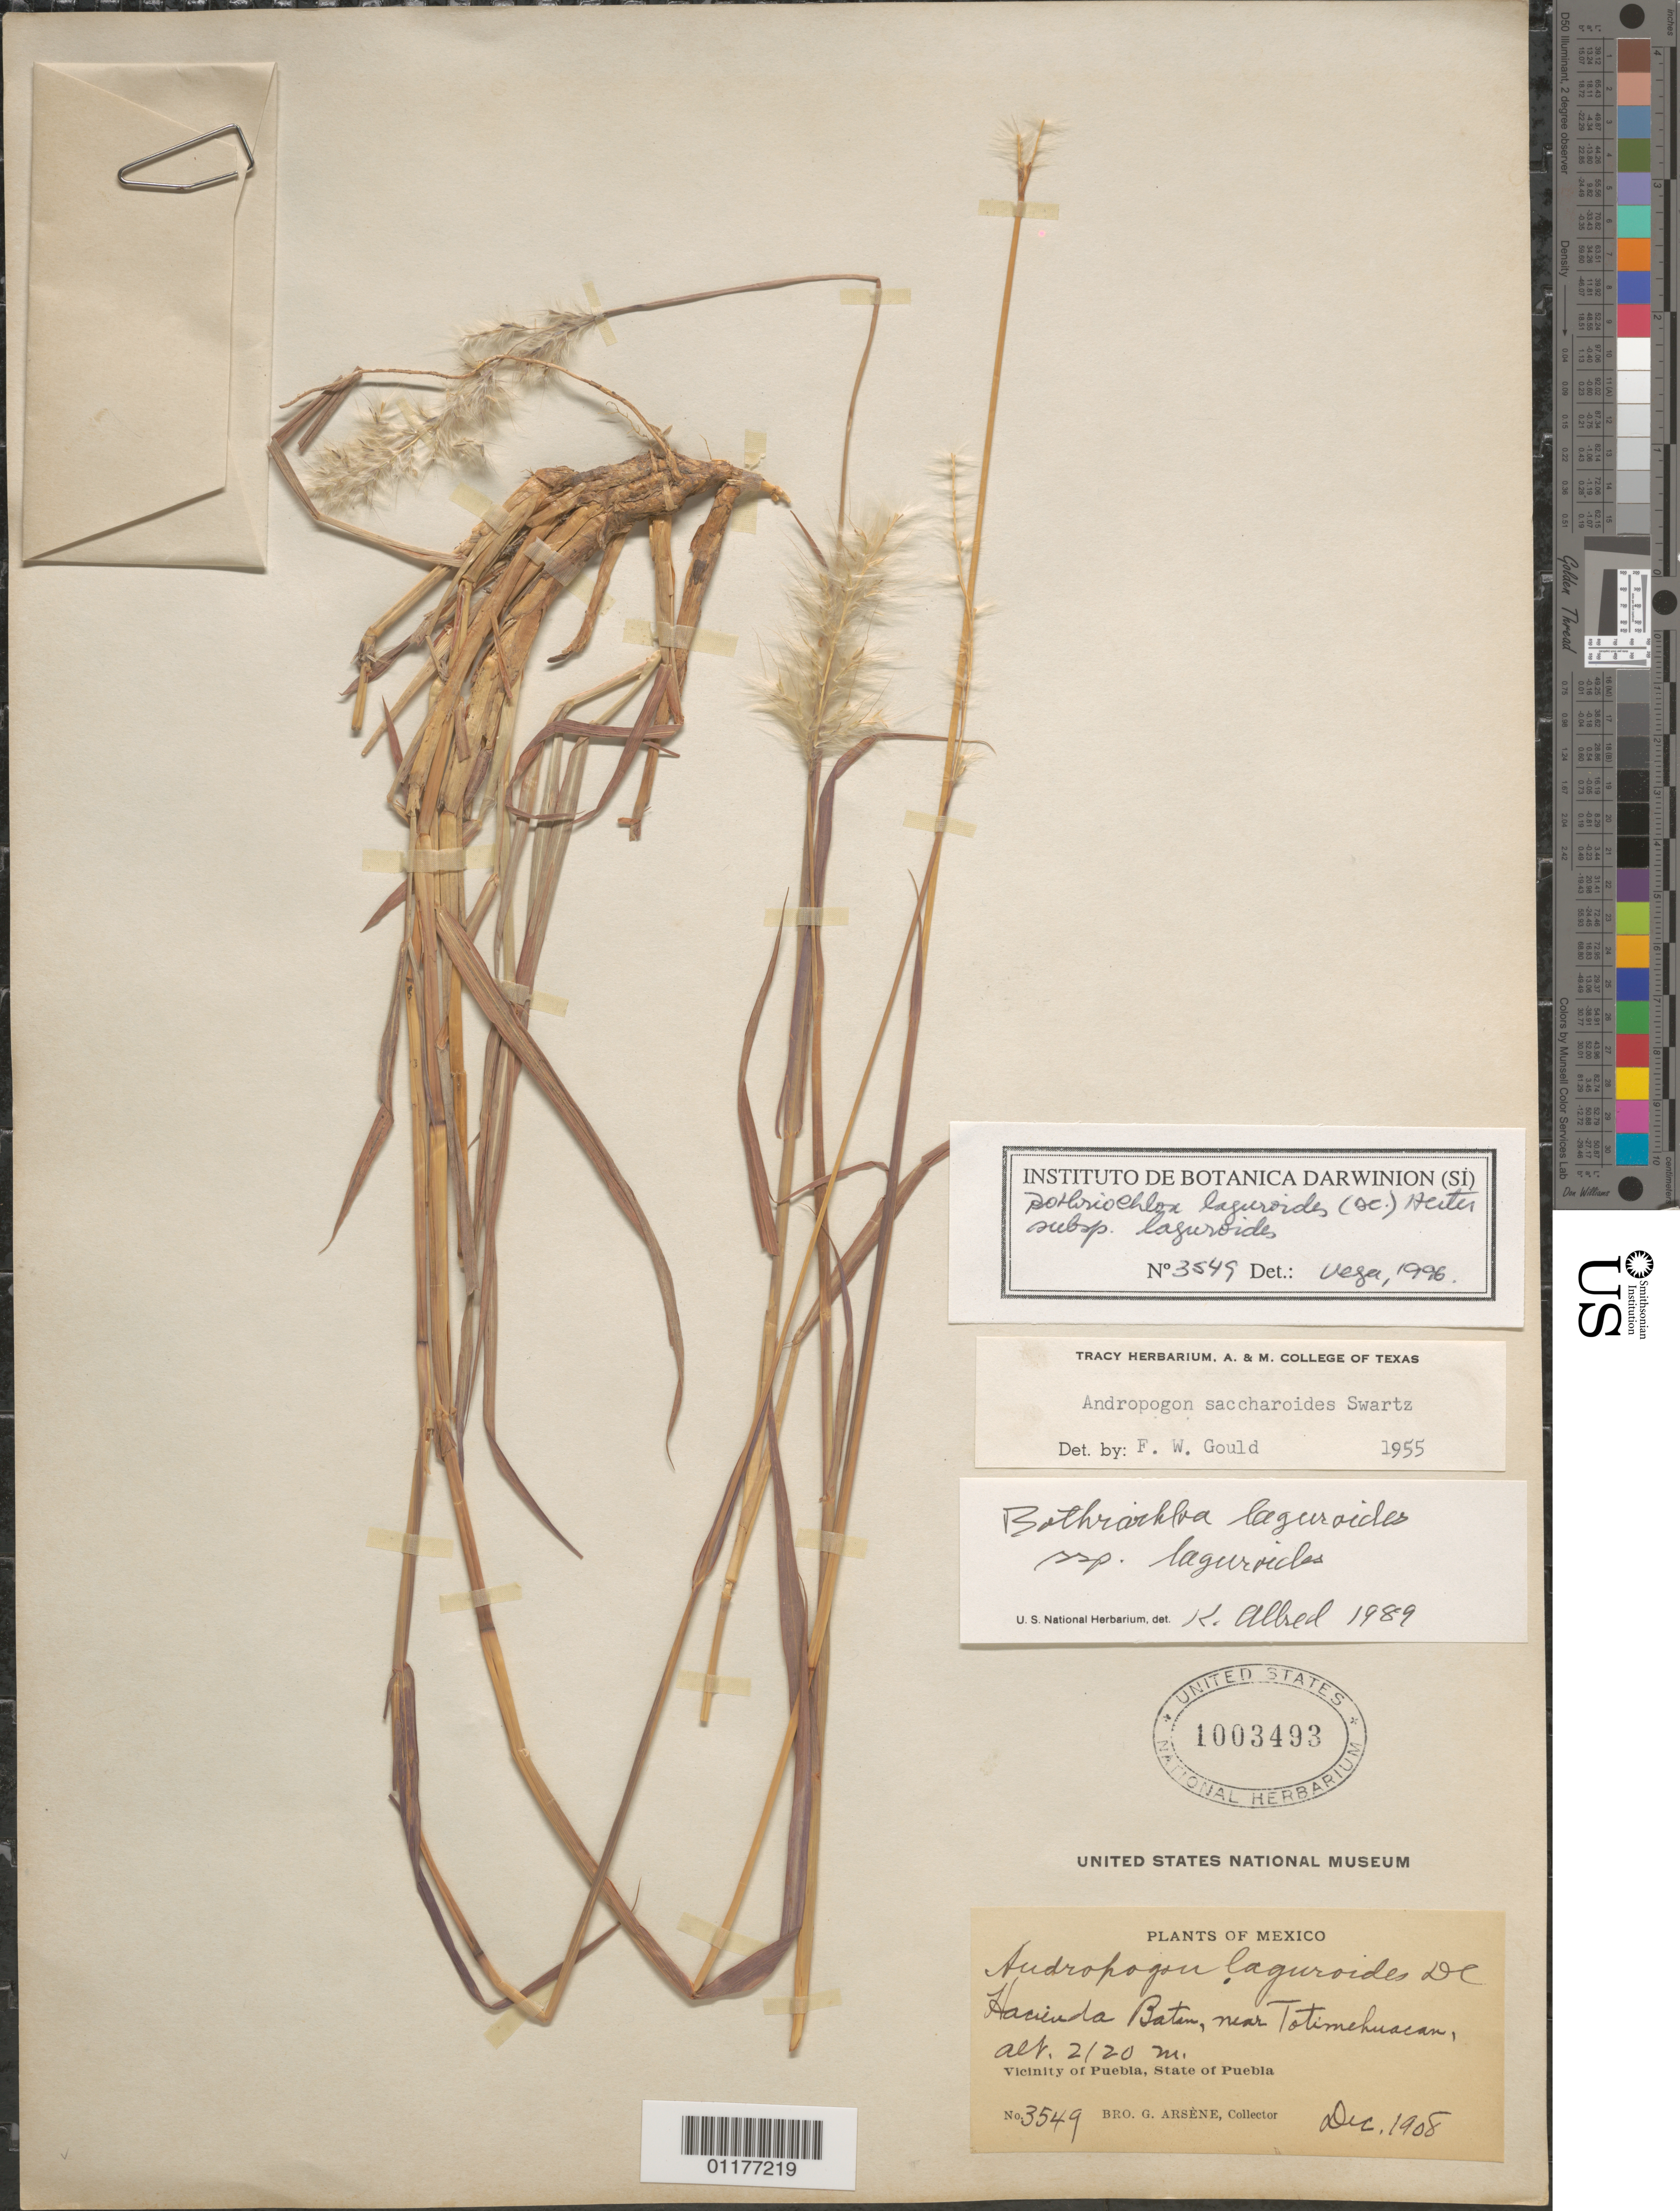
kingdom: Plantae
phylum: Tracheophyta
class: Liliopsida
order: Poales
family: Poaceae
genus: Bothriochloa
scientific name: Bothriochloa laguroides subsp. laguroides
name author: (DC.) Herter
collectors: Bro. G. Arsène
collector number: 3549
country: Mexico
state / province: Puebla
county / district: Puebla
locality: Hacienda Batam, near Totimehuacan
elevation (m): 2120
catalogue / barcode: US 1003493